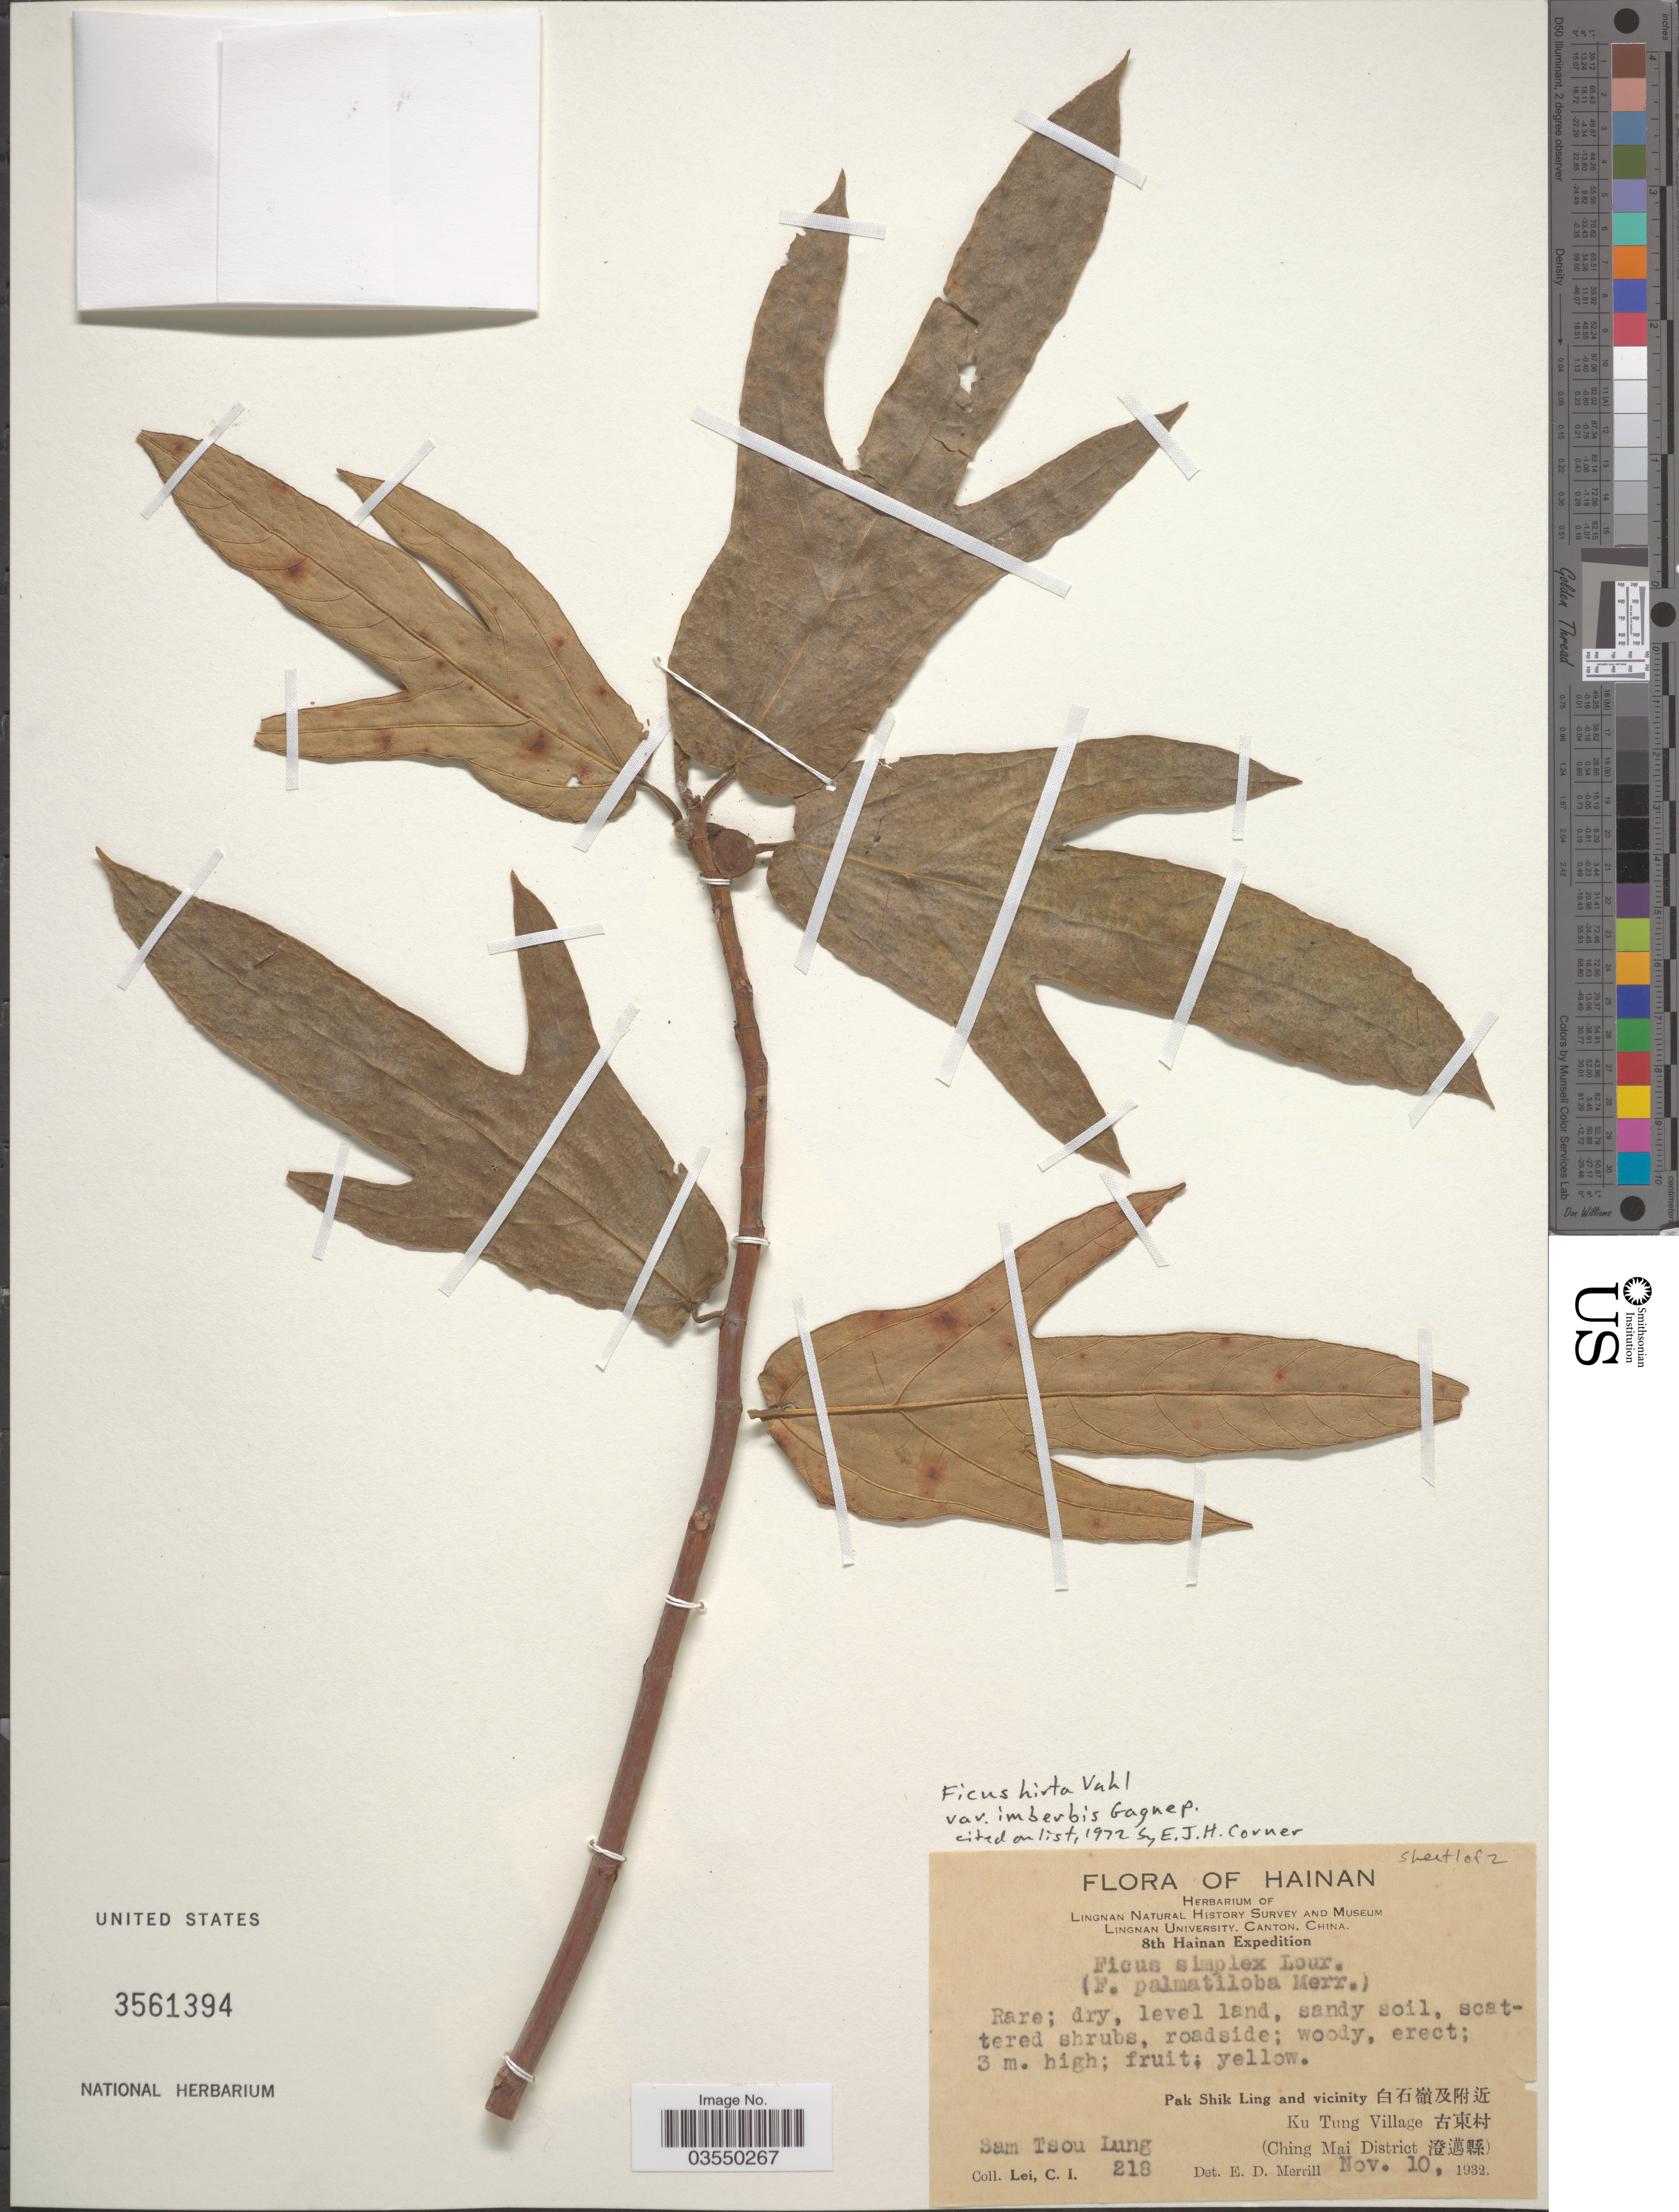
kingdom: Plantae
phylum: Tracheophyta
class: Magnoliopsida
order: Rosales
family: Moraceae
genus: Ficus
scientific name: Ficus hirta var. imberbis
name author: Gagnep.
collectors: C. I. Lei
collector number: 218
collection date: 1932-11-10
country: China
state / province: Hainan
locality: Sam Tsou Lung. Pak Shing Ling and vicinity X. Ku Tung Village X (Ching Mai District X).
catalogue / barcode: US 3561394